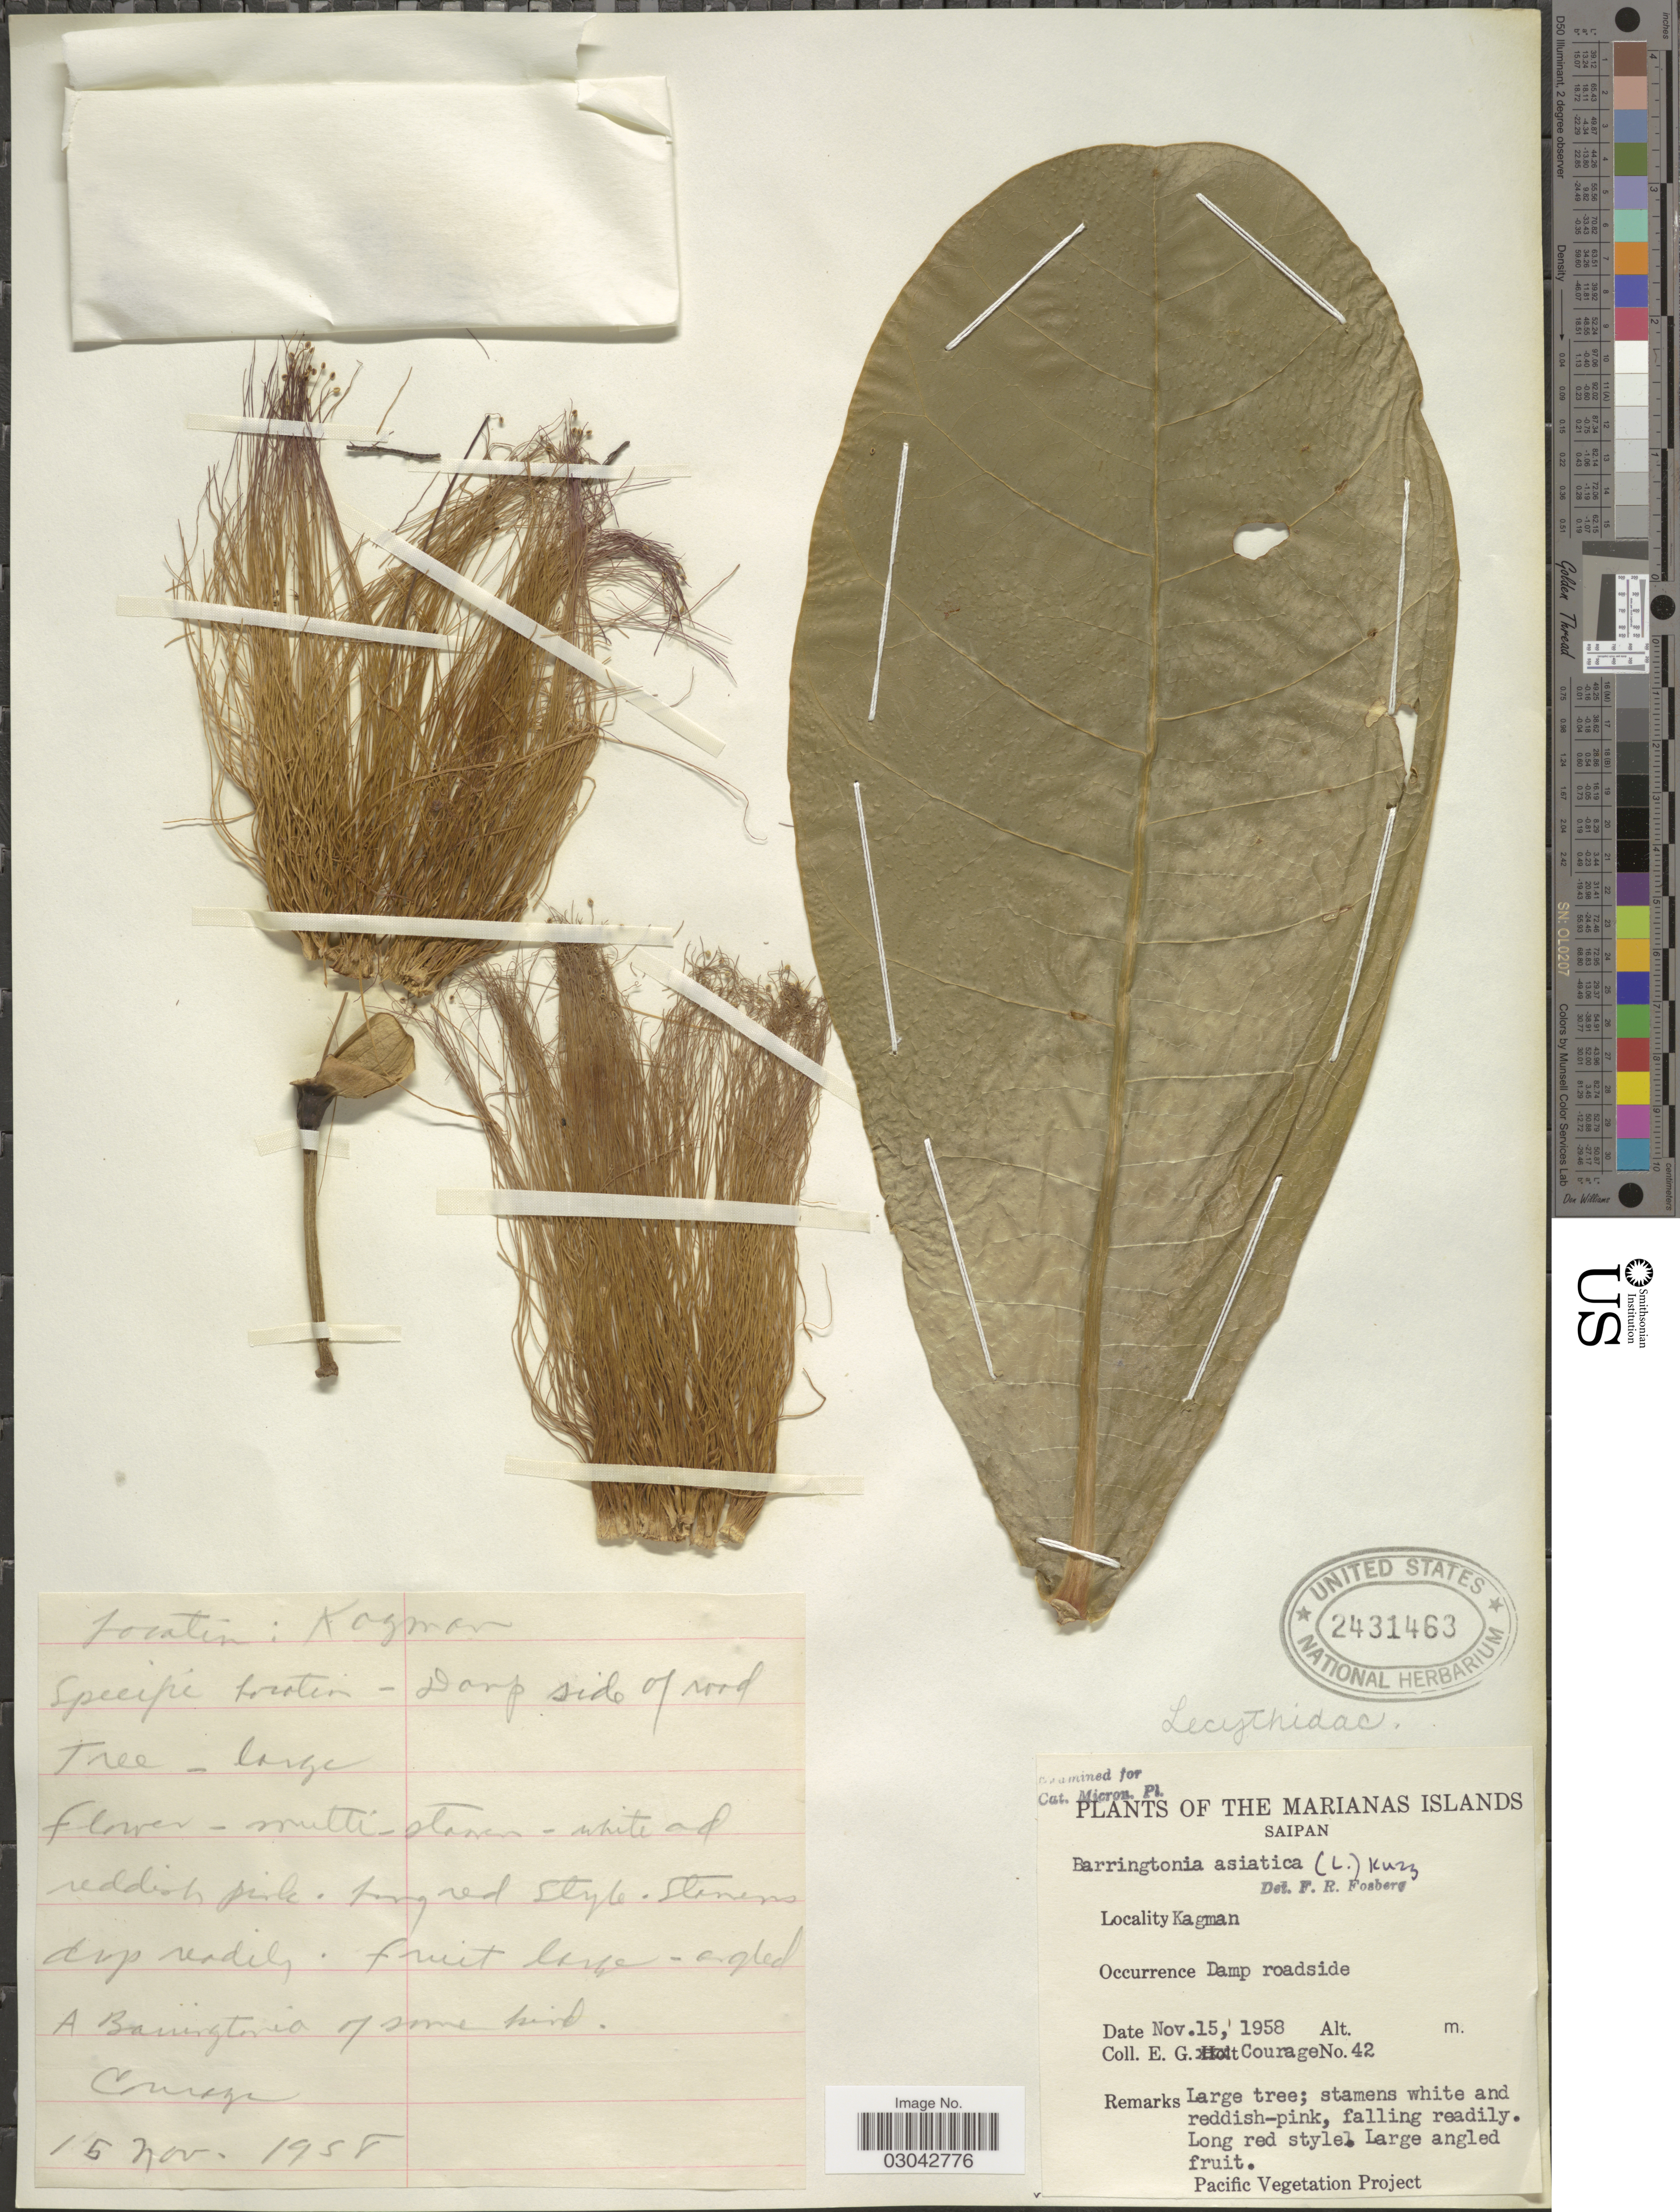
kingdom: Plantae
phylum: Tracheophyta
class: Magnoliopsida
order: Ericales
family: Lecythidaceae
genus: Barringtonia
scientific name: Barringtonia asiatica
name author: (L.) Kurz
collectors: E. Courage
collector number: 42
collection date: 1958-11-15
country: Northern Mariana Islands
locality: Marianas Islands. Saipan. Kagman.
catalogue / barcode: US 2431463